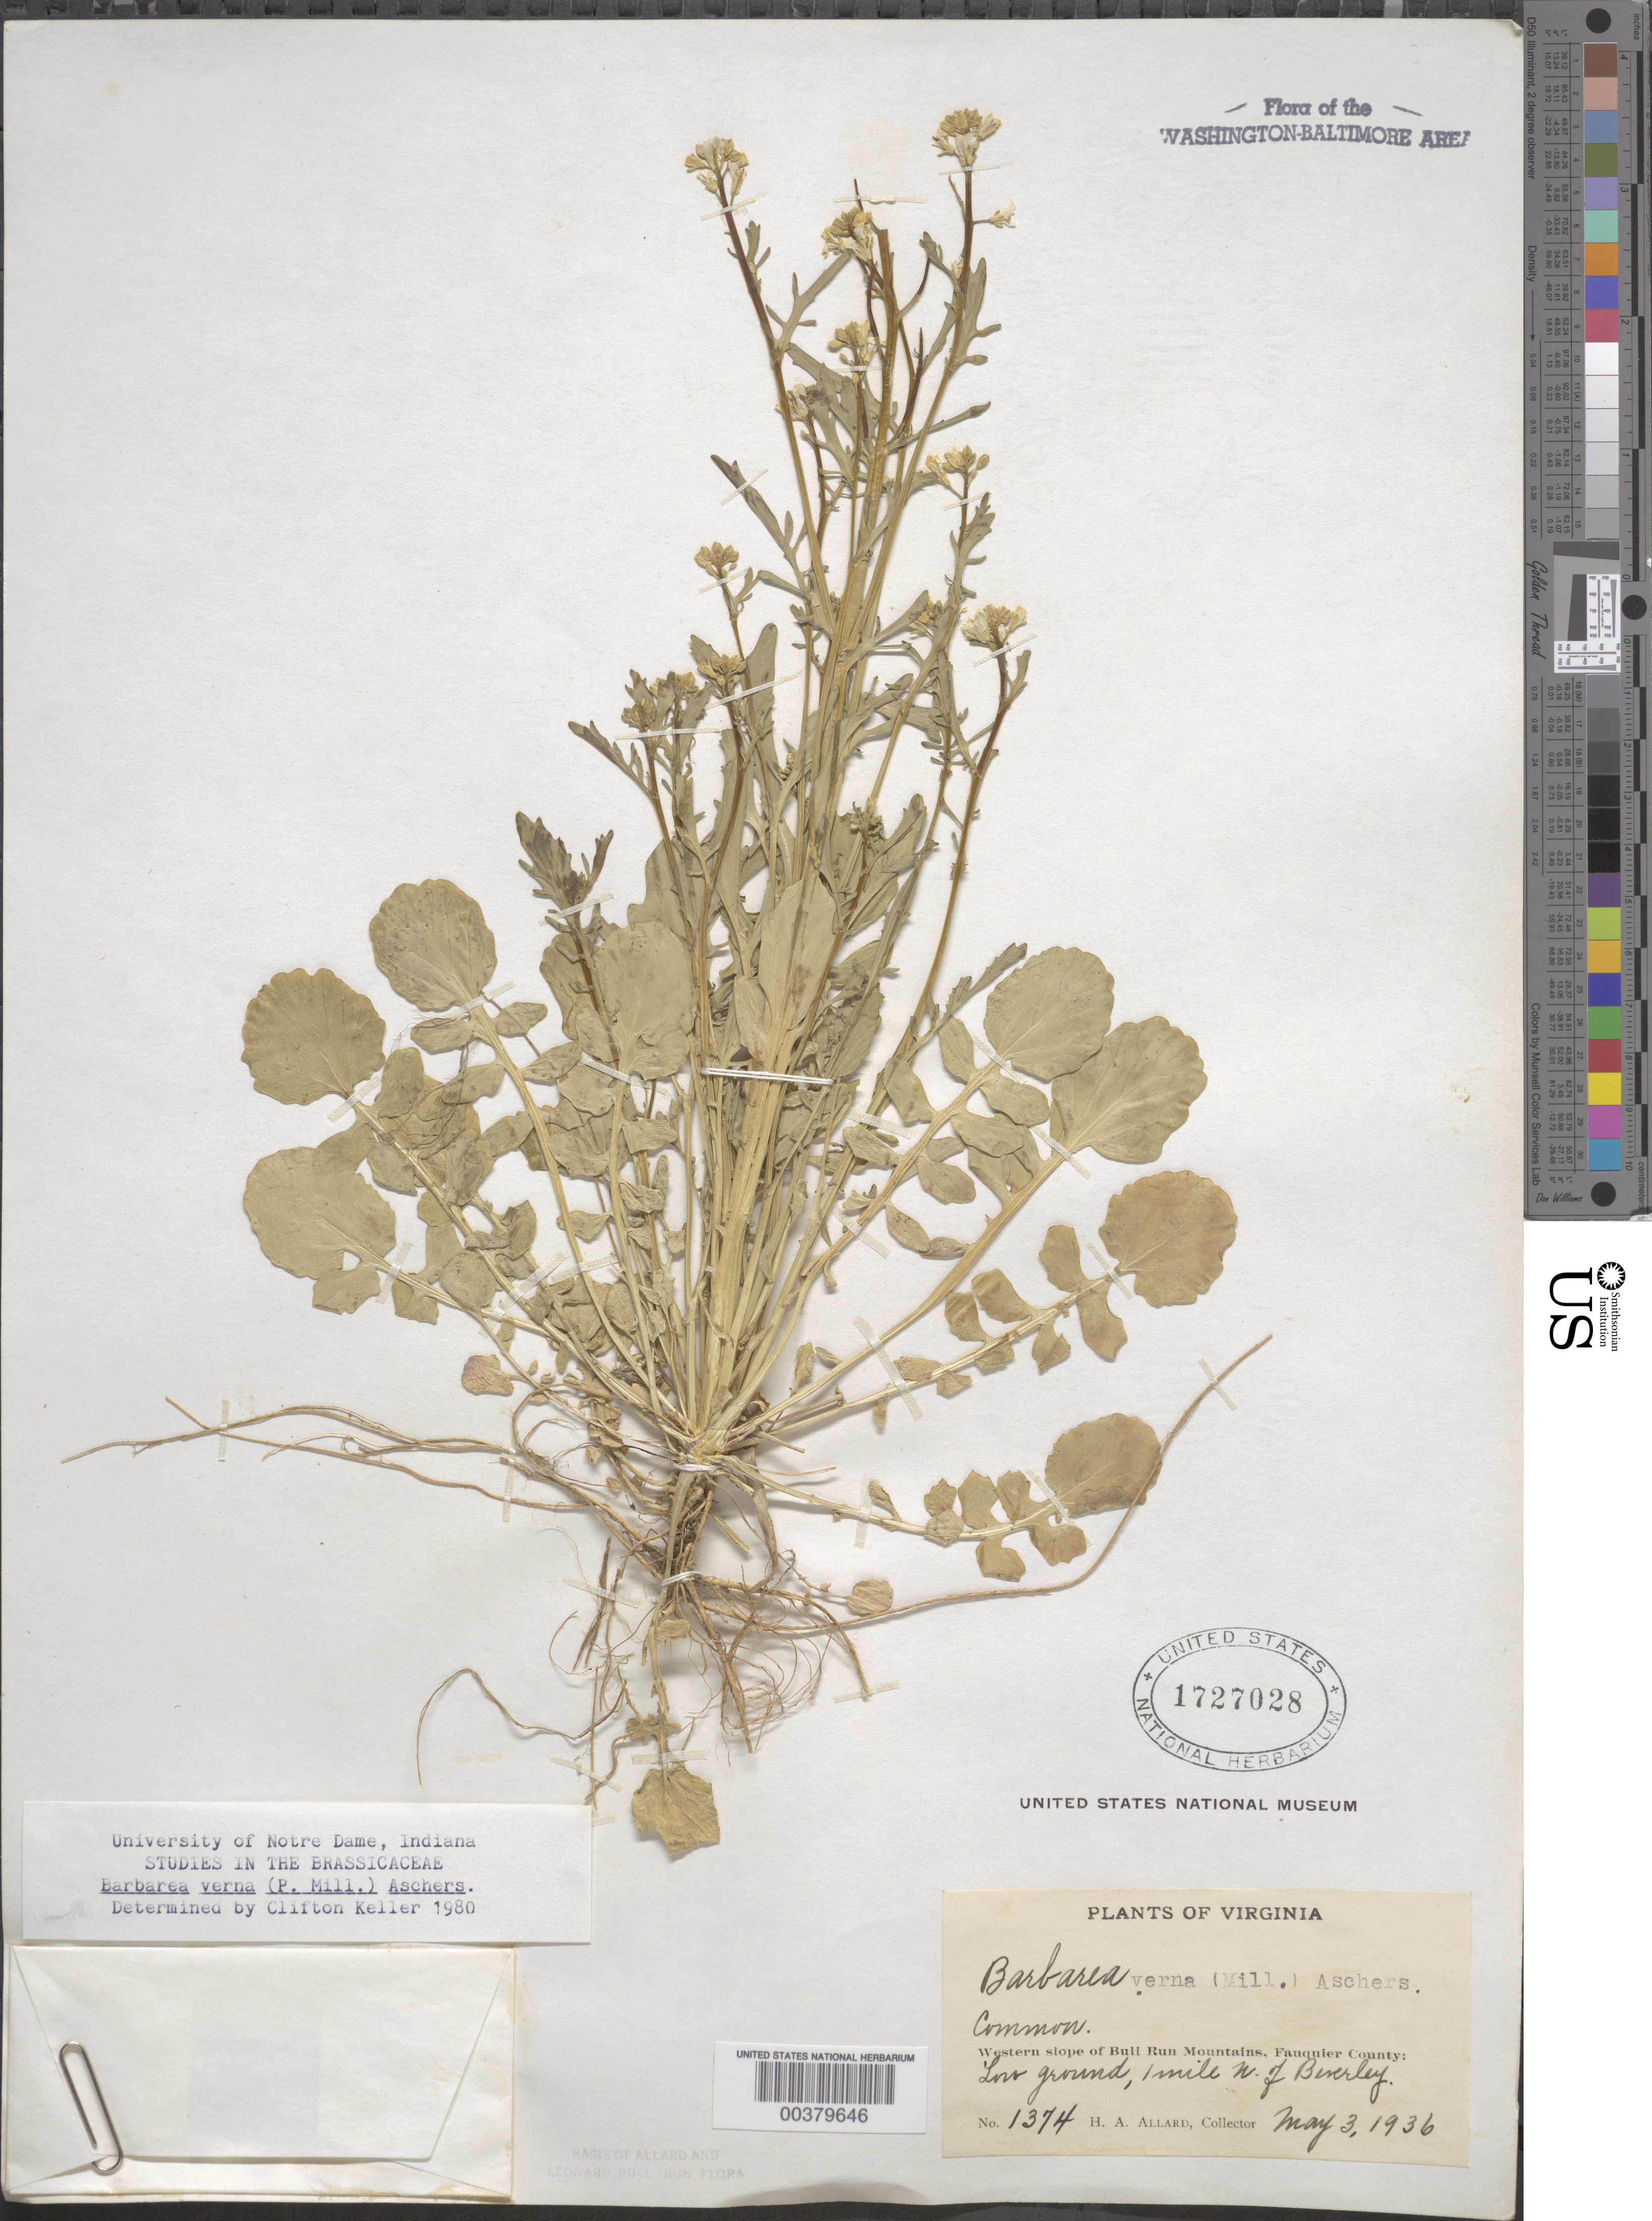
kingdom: Plantae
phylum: Tracheophyta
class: Magnoliopsida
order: Brassicales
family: Brassicaceae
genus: Barbarea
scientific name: Barbarea verna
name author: (Mill.) Asch.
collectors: H. A. Allard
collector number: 1374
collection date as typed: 03 May 1936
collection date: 1936-05-03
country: United States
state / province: Virginia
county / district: Fauquier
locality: Western Slope of Bull Run Mountains, 1 Mile North of Beverley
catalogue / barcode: US 1727028